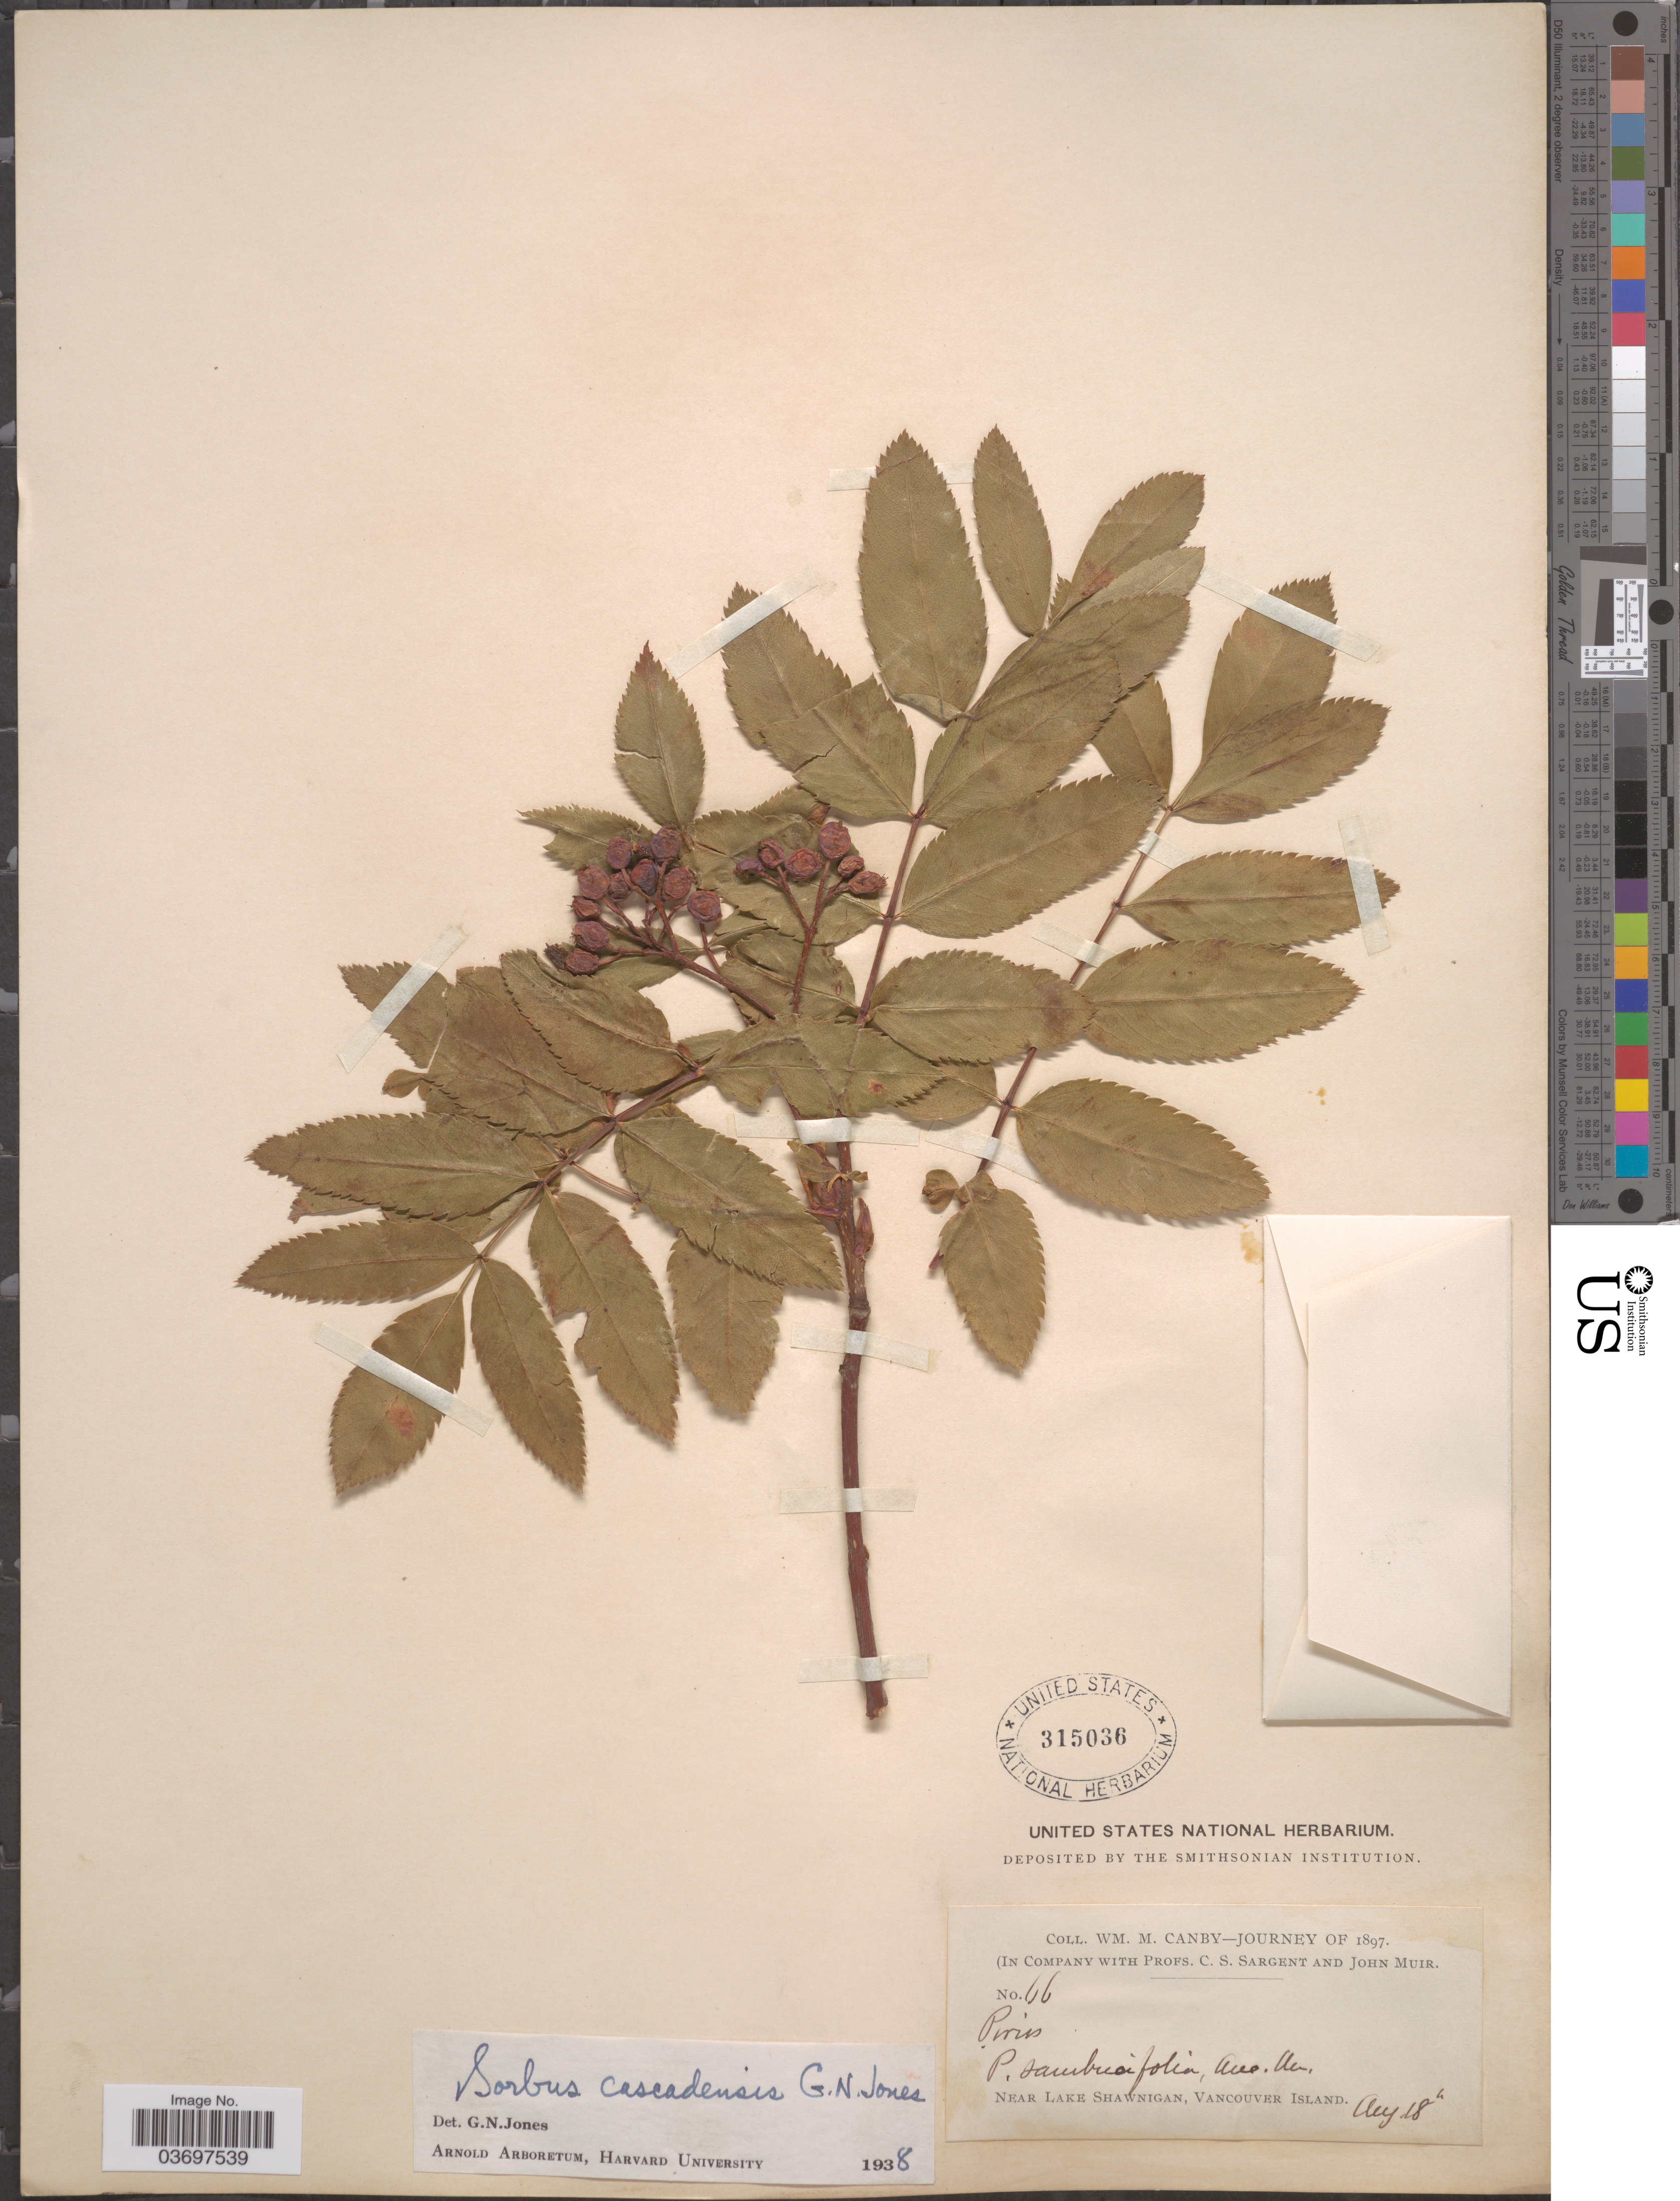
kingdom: Plantae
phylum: Tracheophyta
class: Magnoliopsida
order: Rosales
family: Rosaceae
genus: Sorbus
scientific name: Sorbus cascadensis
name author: G.N. Jones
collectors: W. M. Canby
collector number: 66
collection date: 1897-08-18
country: Canada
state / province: British Columbia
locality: Near Lake Shawnigan, Vancouver Island.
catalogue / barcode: US 315036